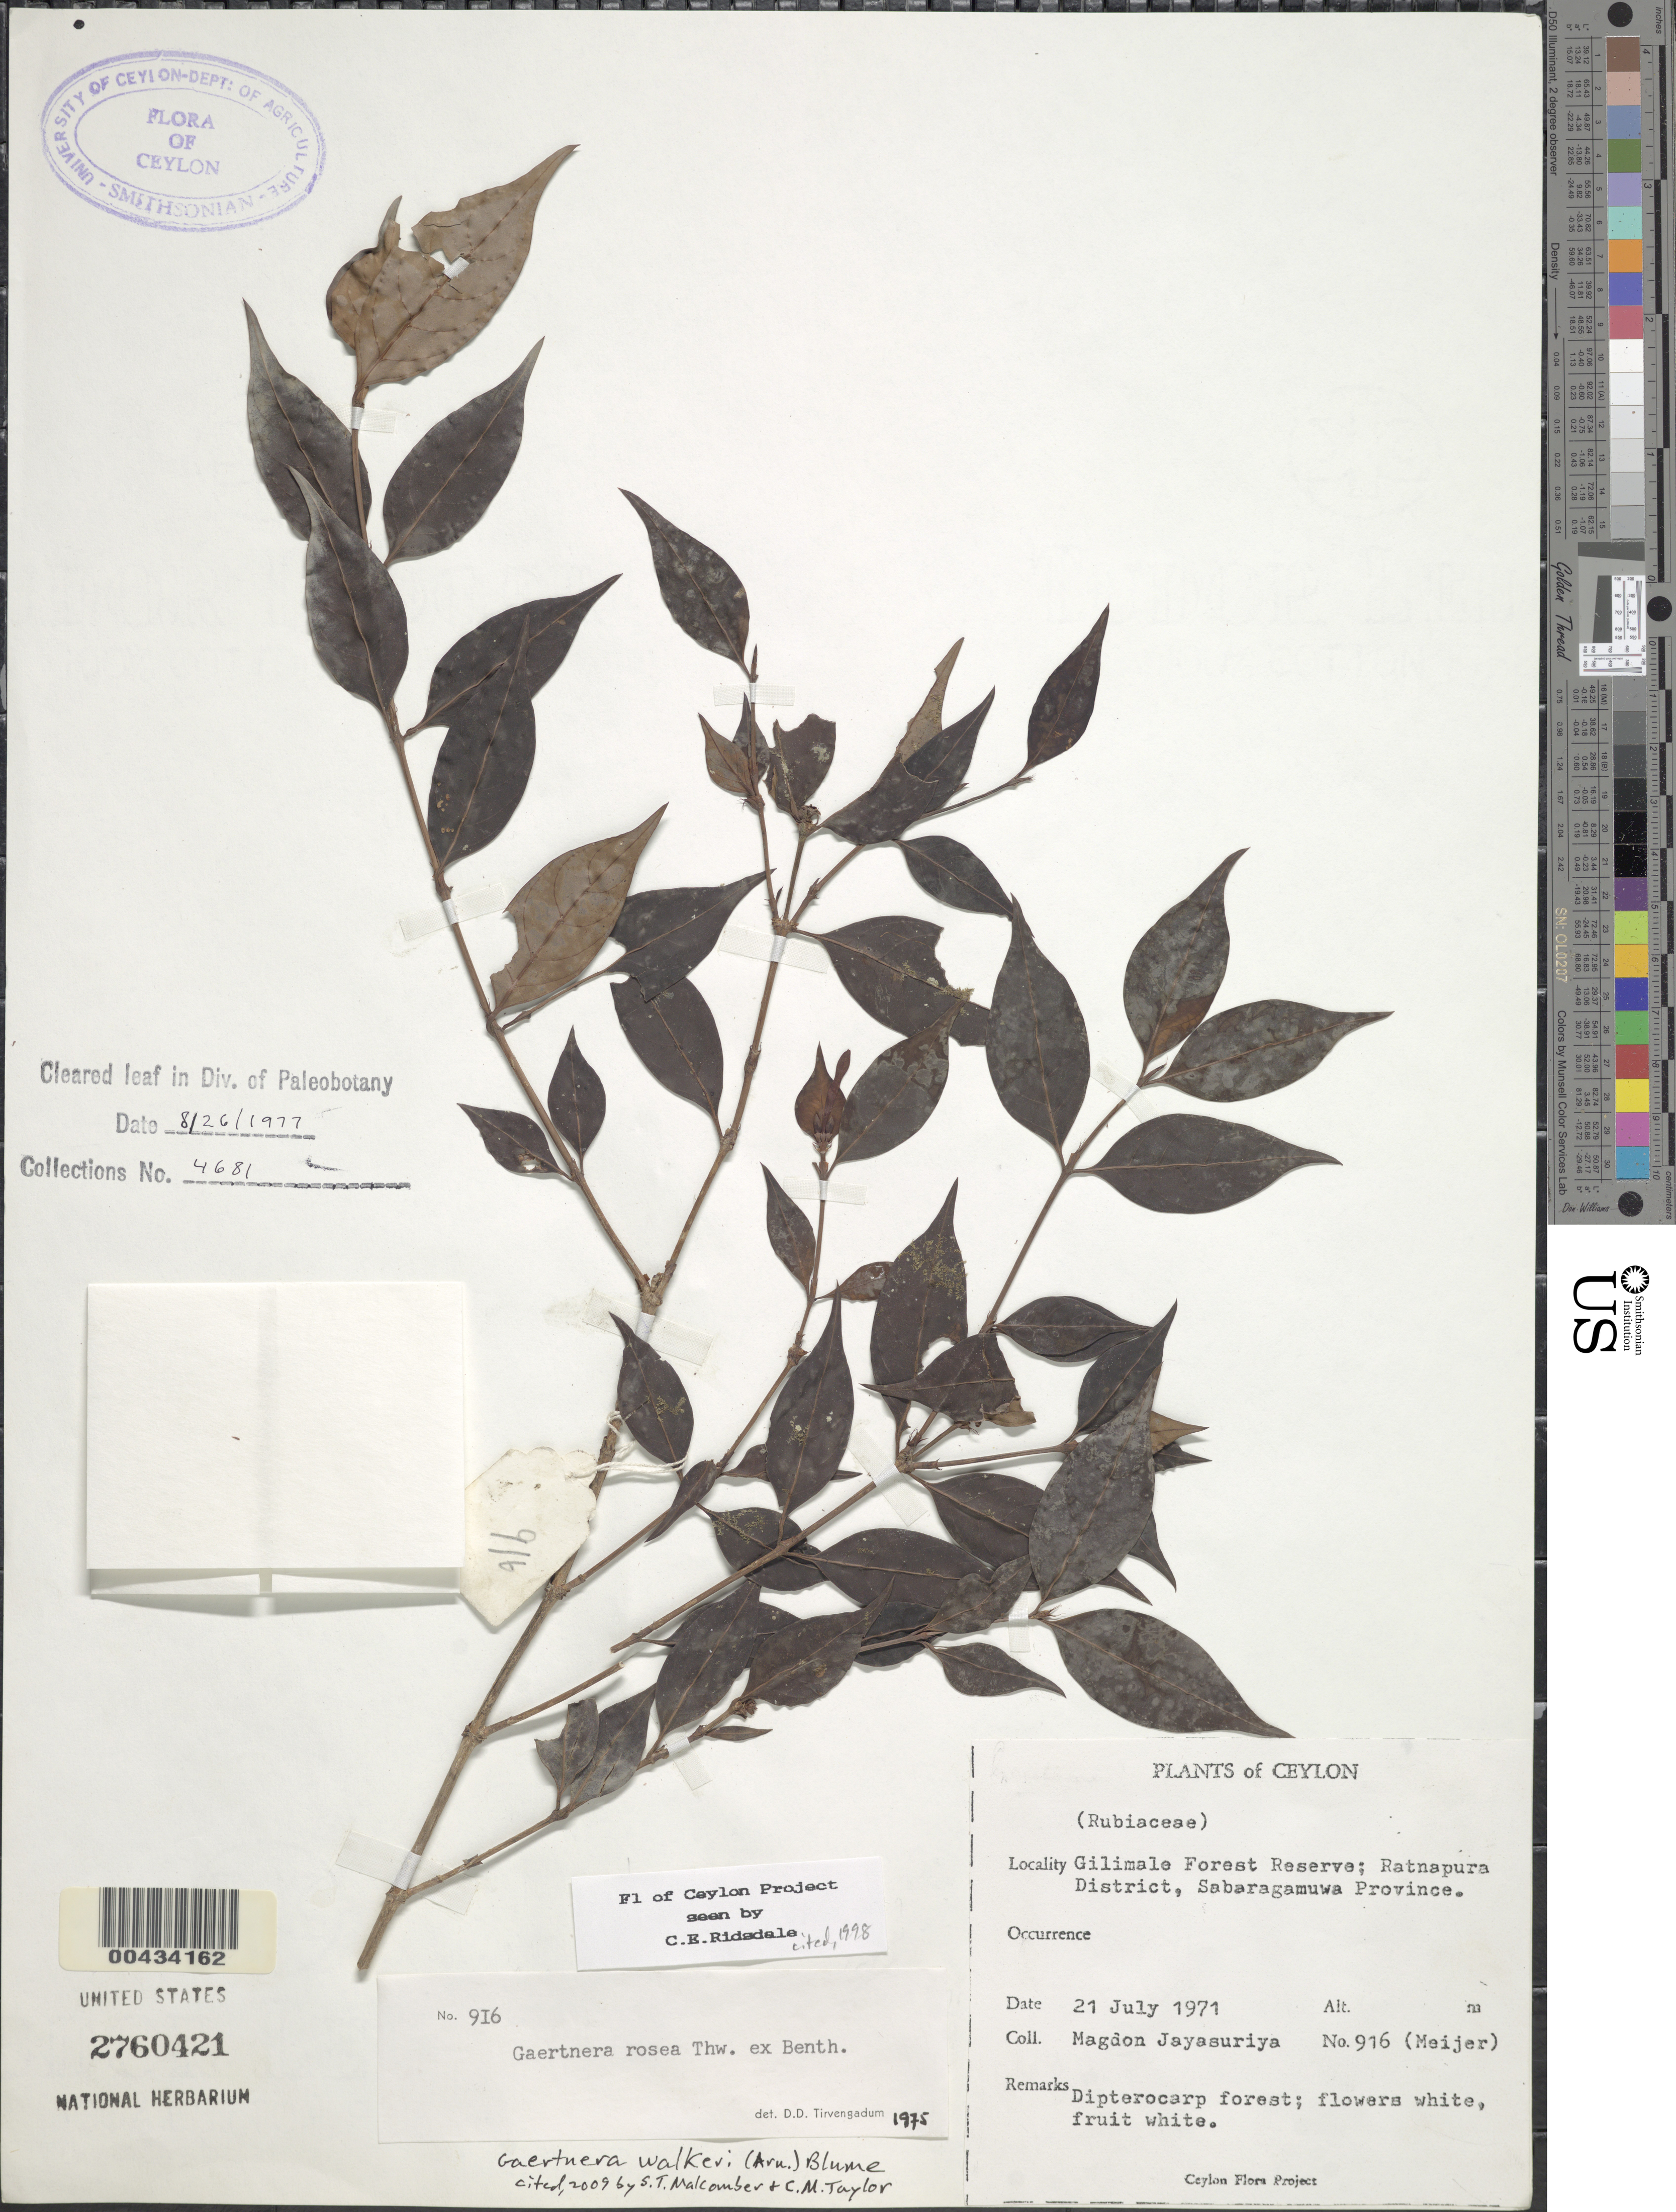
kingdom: Plantae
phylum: Tracheophyta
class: Magnoliopsida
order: Gentianales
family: Rubiaceae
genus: Gaertnera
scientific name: Gaertnera walkeri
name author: (Arn.) Blume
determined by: Malcomber, S. T.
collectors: A. H. Jayasuriya & W. Meijer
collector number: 916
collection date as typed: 21 Jul 1971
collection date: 1971-07-21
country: Sri Lanka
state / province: Sabaragamuwa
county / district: Ratnapura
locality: Gilimale Forest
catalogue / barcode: US 2760421